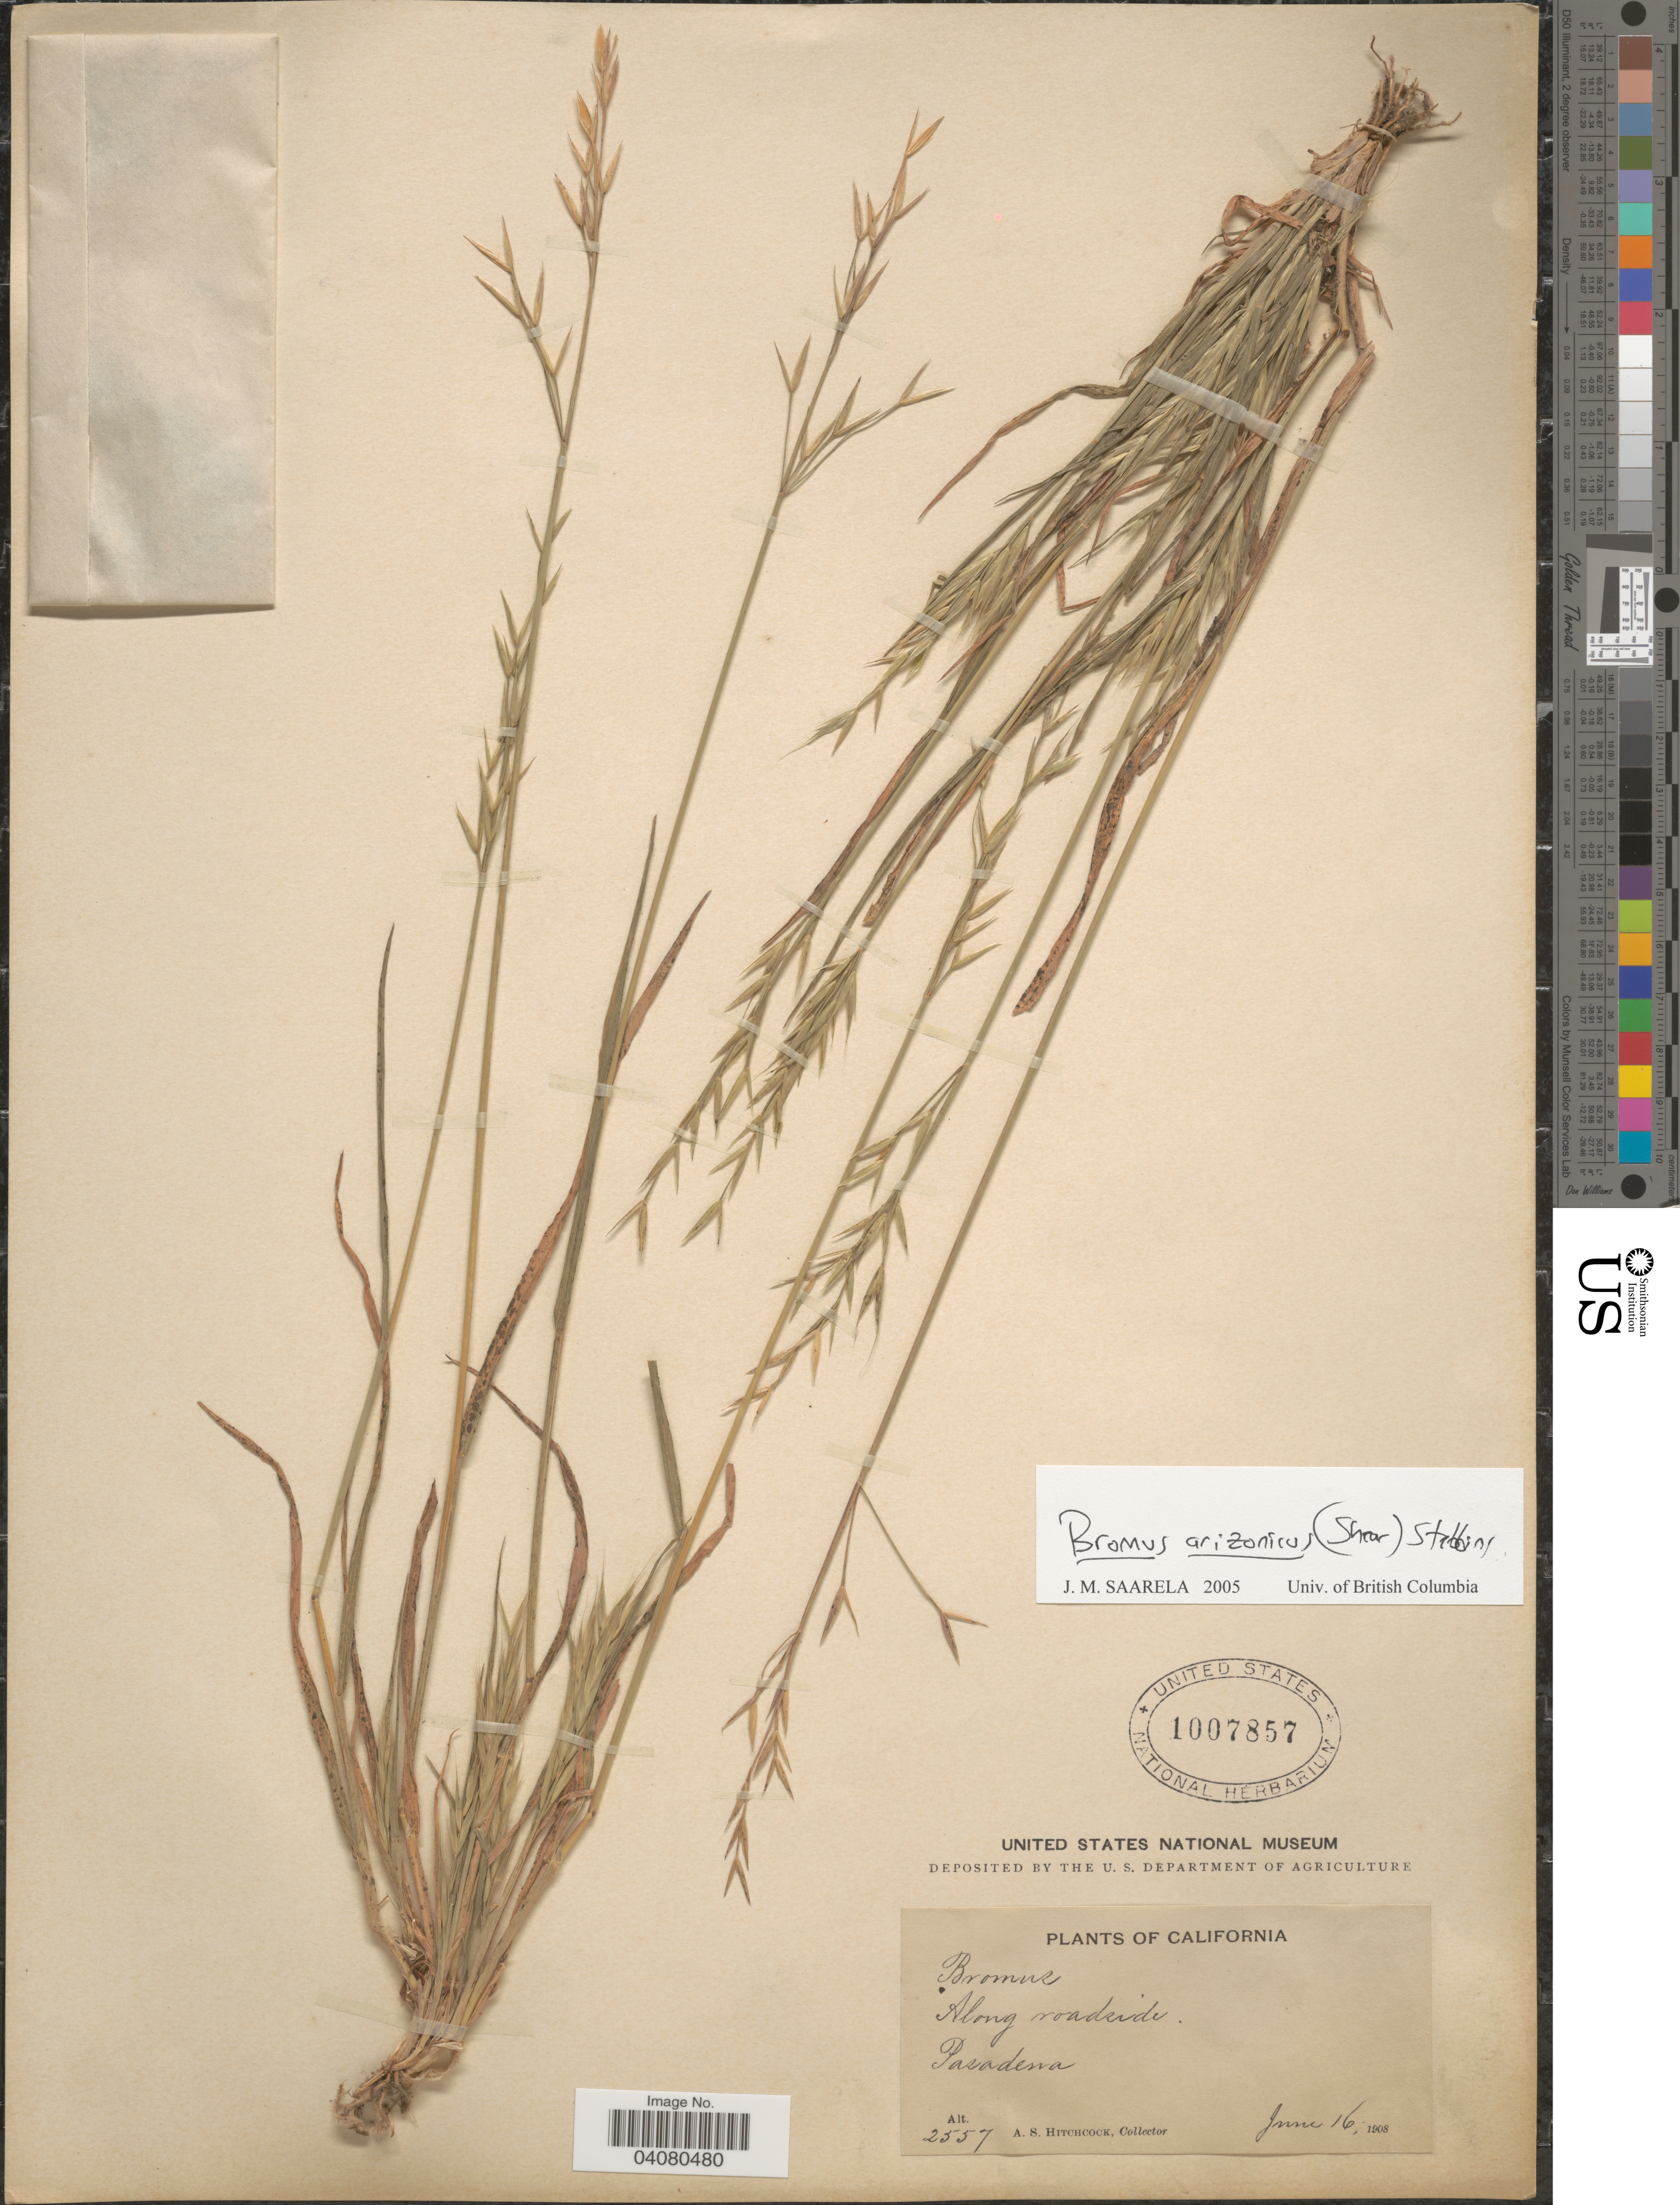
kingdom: Plantae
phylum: Tracheophyta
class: Liliopsida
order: Poales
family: Poaceae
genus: Bromus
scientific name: Bromus arenarius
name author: Labill.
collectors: A. S. Hitchcock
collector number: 2557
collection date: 1908-06-16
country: United States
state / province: California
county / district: Los Angeles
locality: Pasadena.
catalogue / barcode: US 1007857